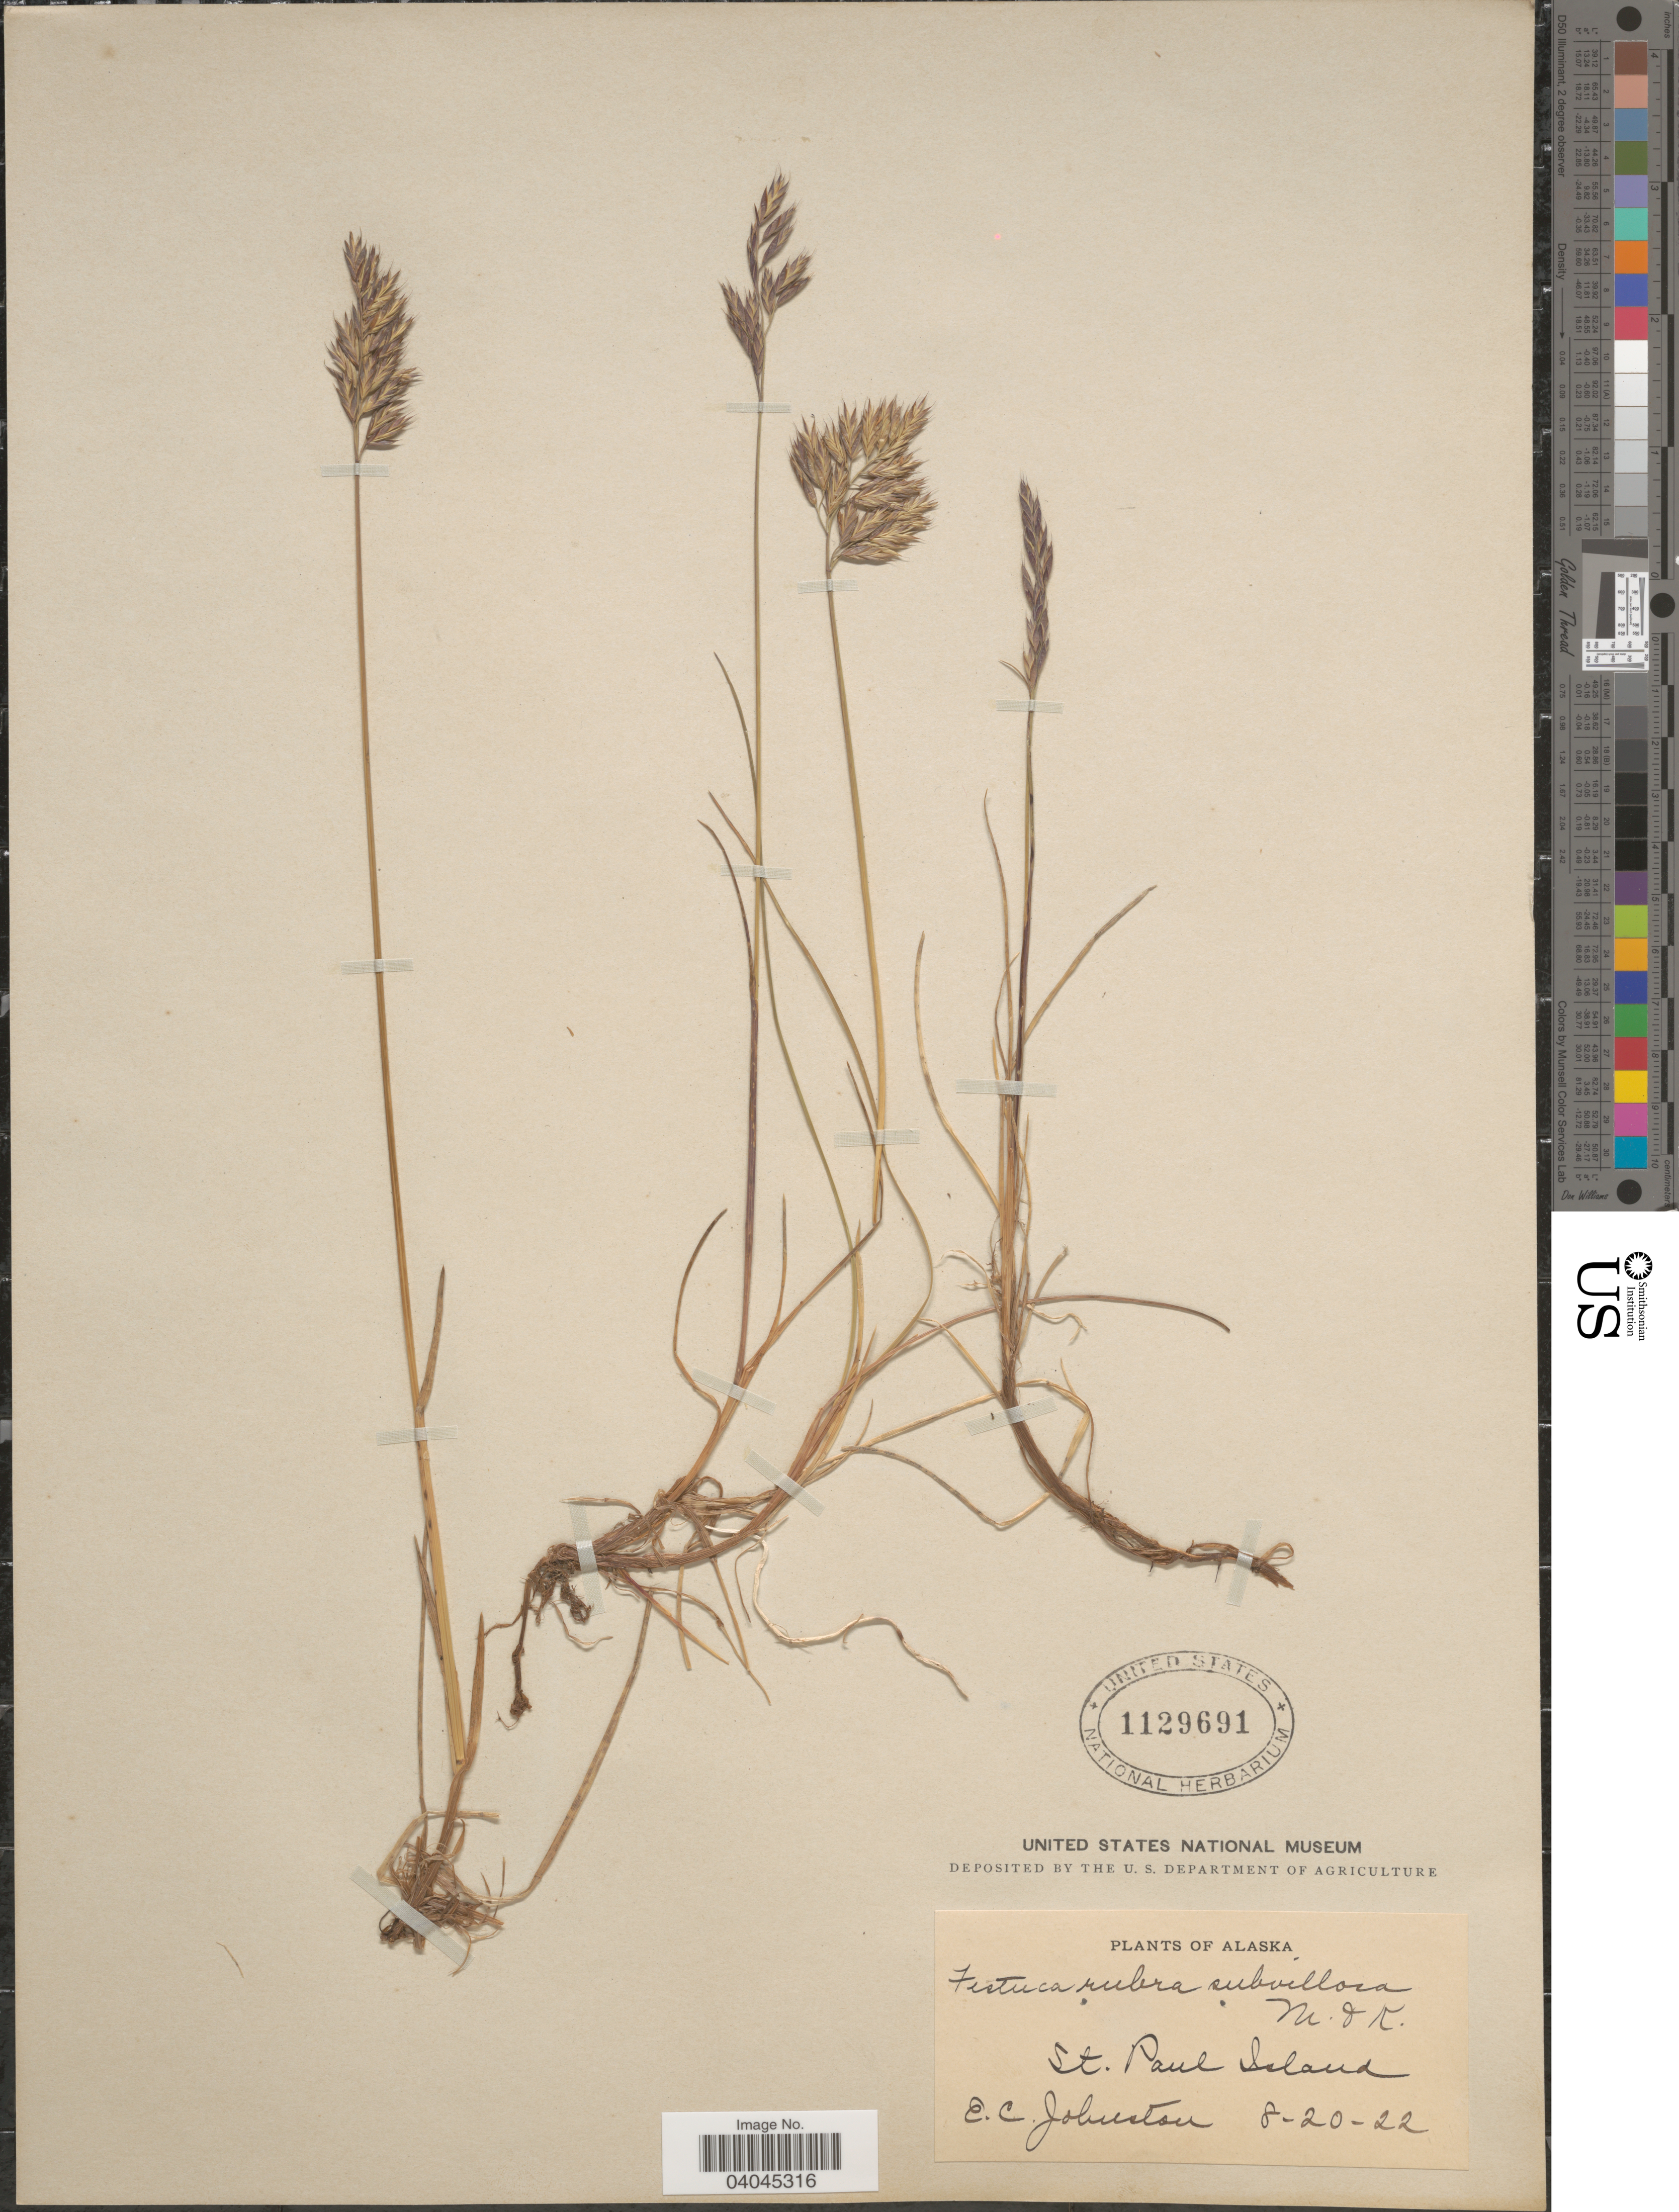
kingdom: Plantae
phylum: Tracheophyta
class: Liliopsida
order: Poales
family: Poaceae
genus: Festuca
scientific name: Festuca rubra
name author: L.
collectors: E. C. Johnston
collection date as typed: Transcribed d/m/y: 20/8/22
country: United States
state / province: Alaska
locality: St. Paul Island.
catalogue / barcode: US 1129691